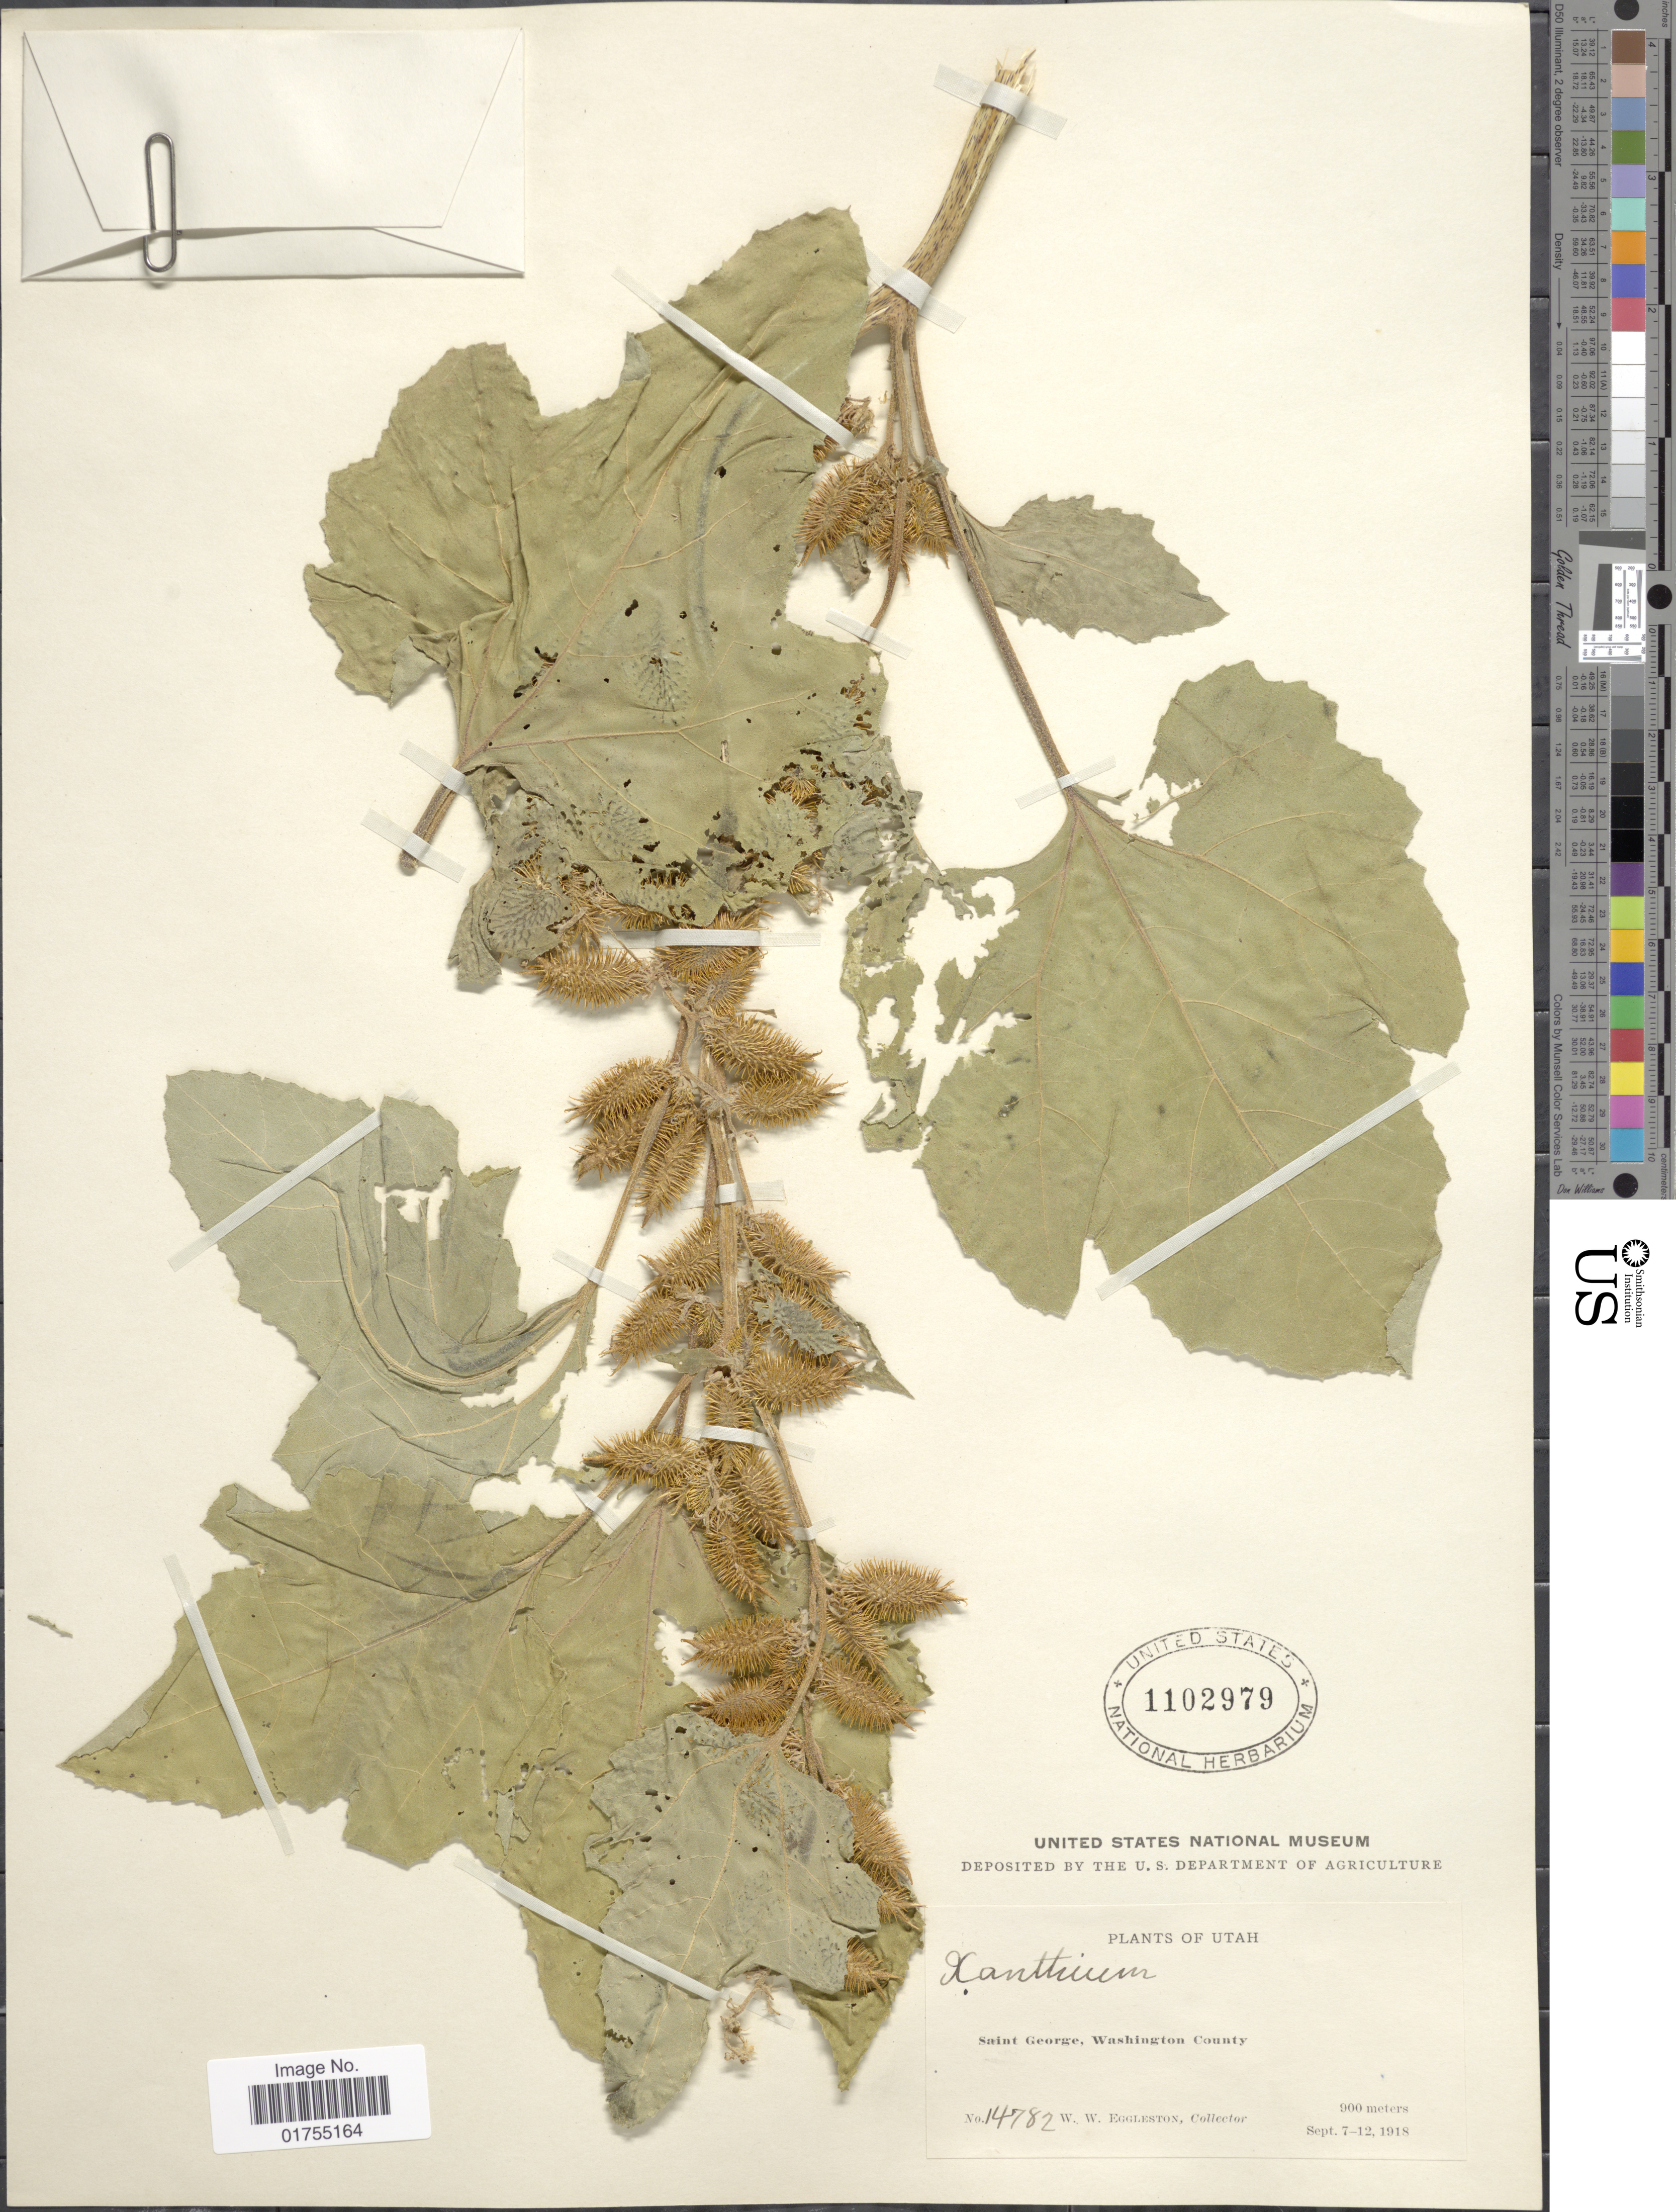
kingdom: Plantae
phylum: Tracheophyta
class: Magnoliopsida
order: Asterales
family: Asteraceae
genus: Xanthium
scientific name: Xanthium strumarium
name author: L.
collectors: W. W. Eggleston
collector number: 14782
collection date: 1918-09-07/1918-09-12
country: United States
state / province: Utah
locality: Saint George, Washington County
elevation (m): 900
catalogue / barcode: US 1102979